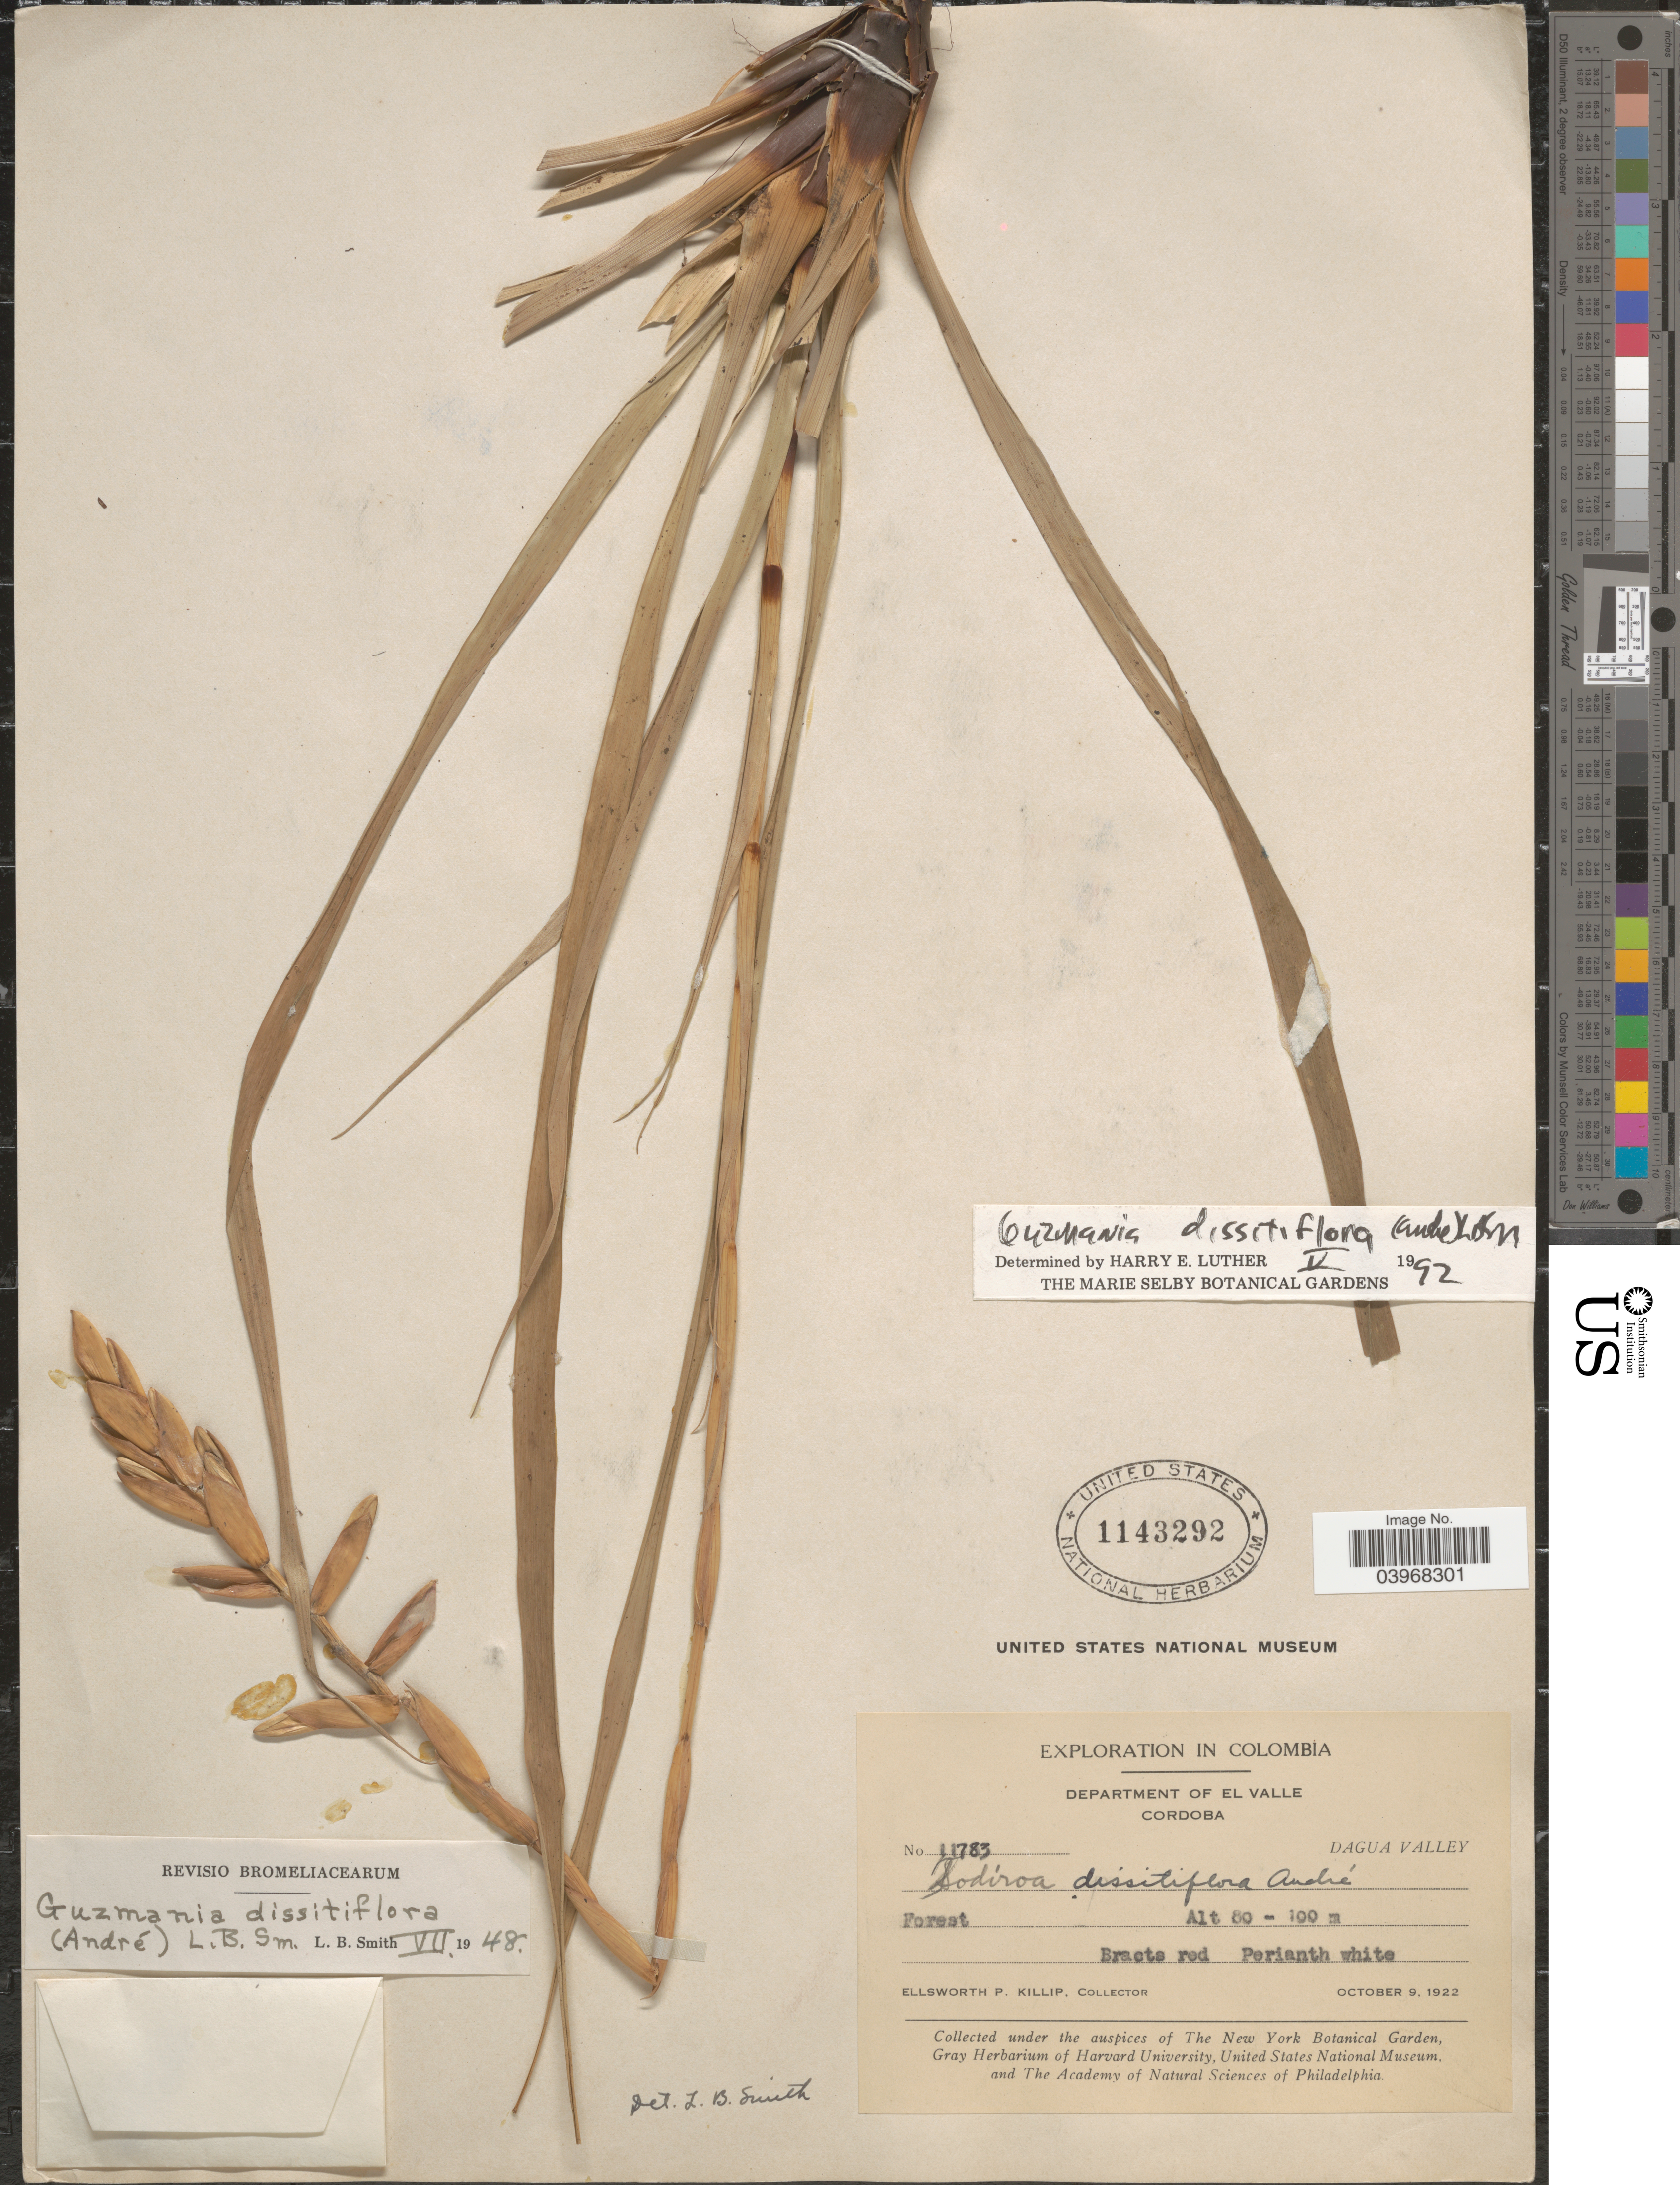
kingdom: Plantae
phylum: Tracheophyta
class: Liliopsida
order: Poales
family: Bromeliaceae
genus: Guzmania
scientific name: Guzmania dissitiflora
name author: (André) L.B. Sm.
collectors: E. P. Killip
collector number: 11783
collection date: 1922-10-09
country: Colombia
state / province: Valle del Cauca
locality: Department of El Valle. Cordoba. Dagua Valley.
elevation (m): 80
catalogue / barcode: US 1143292